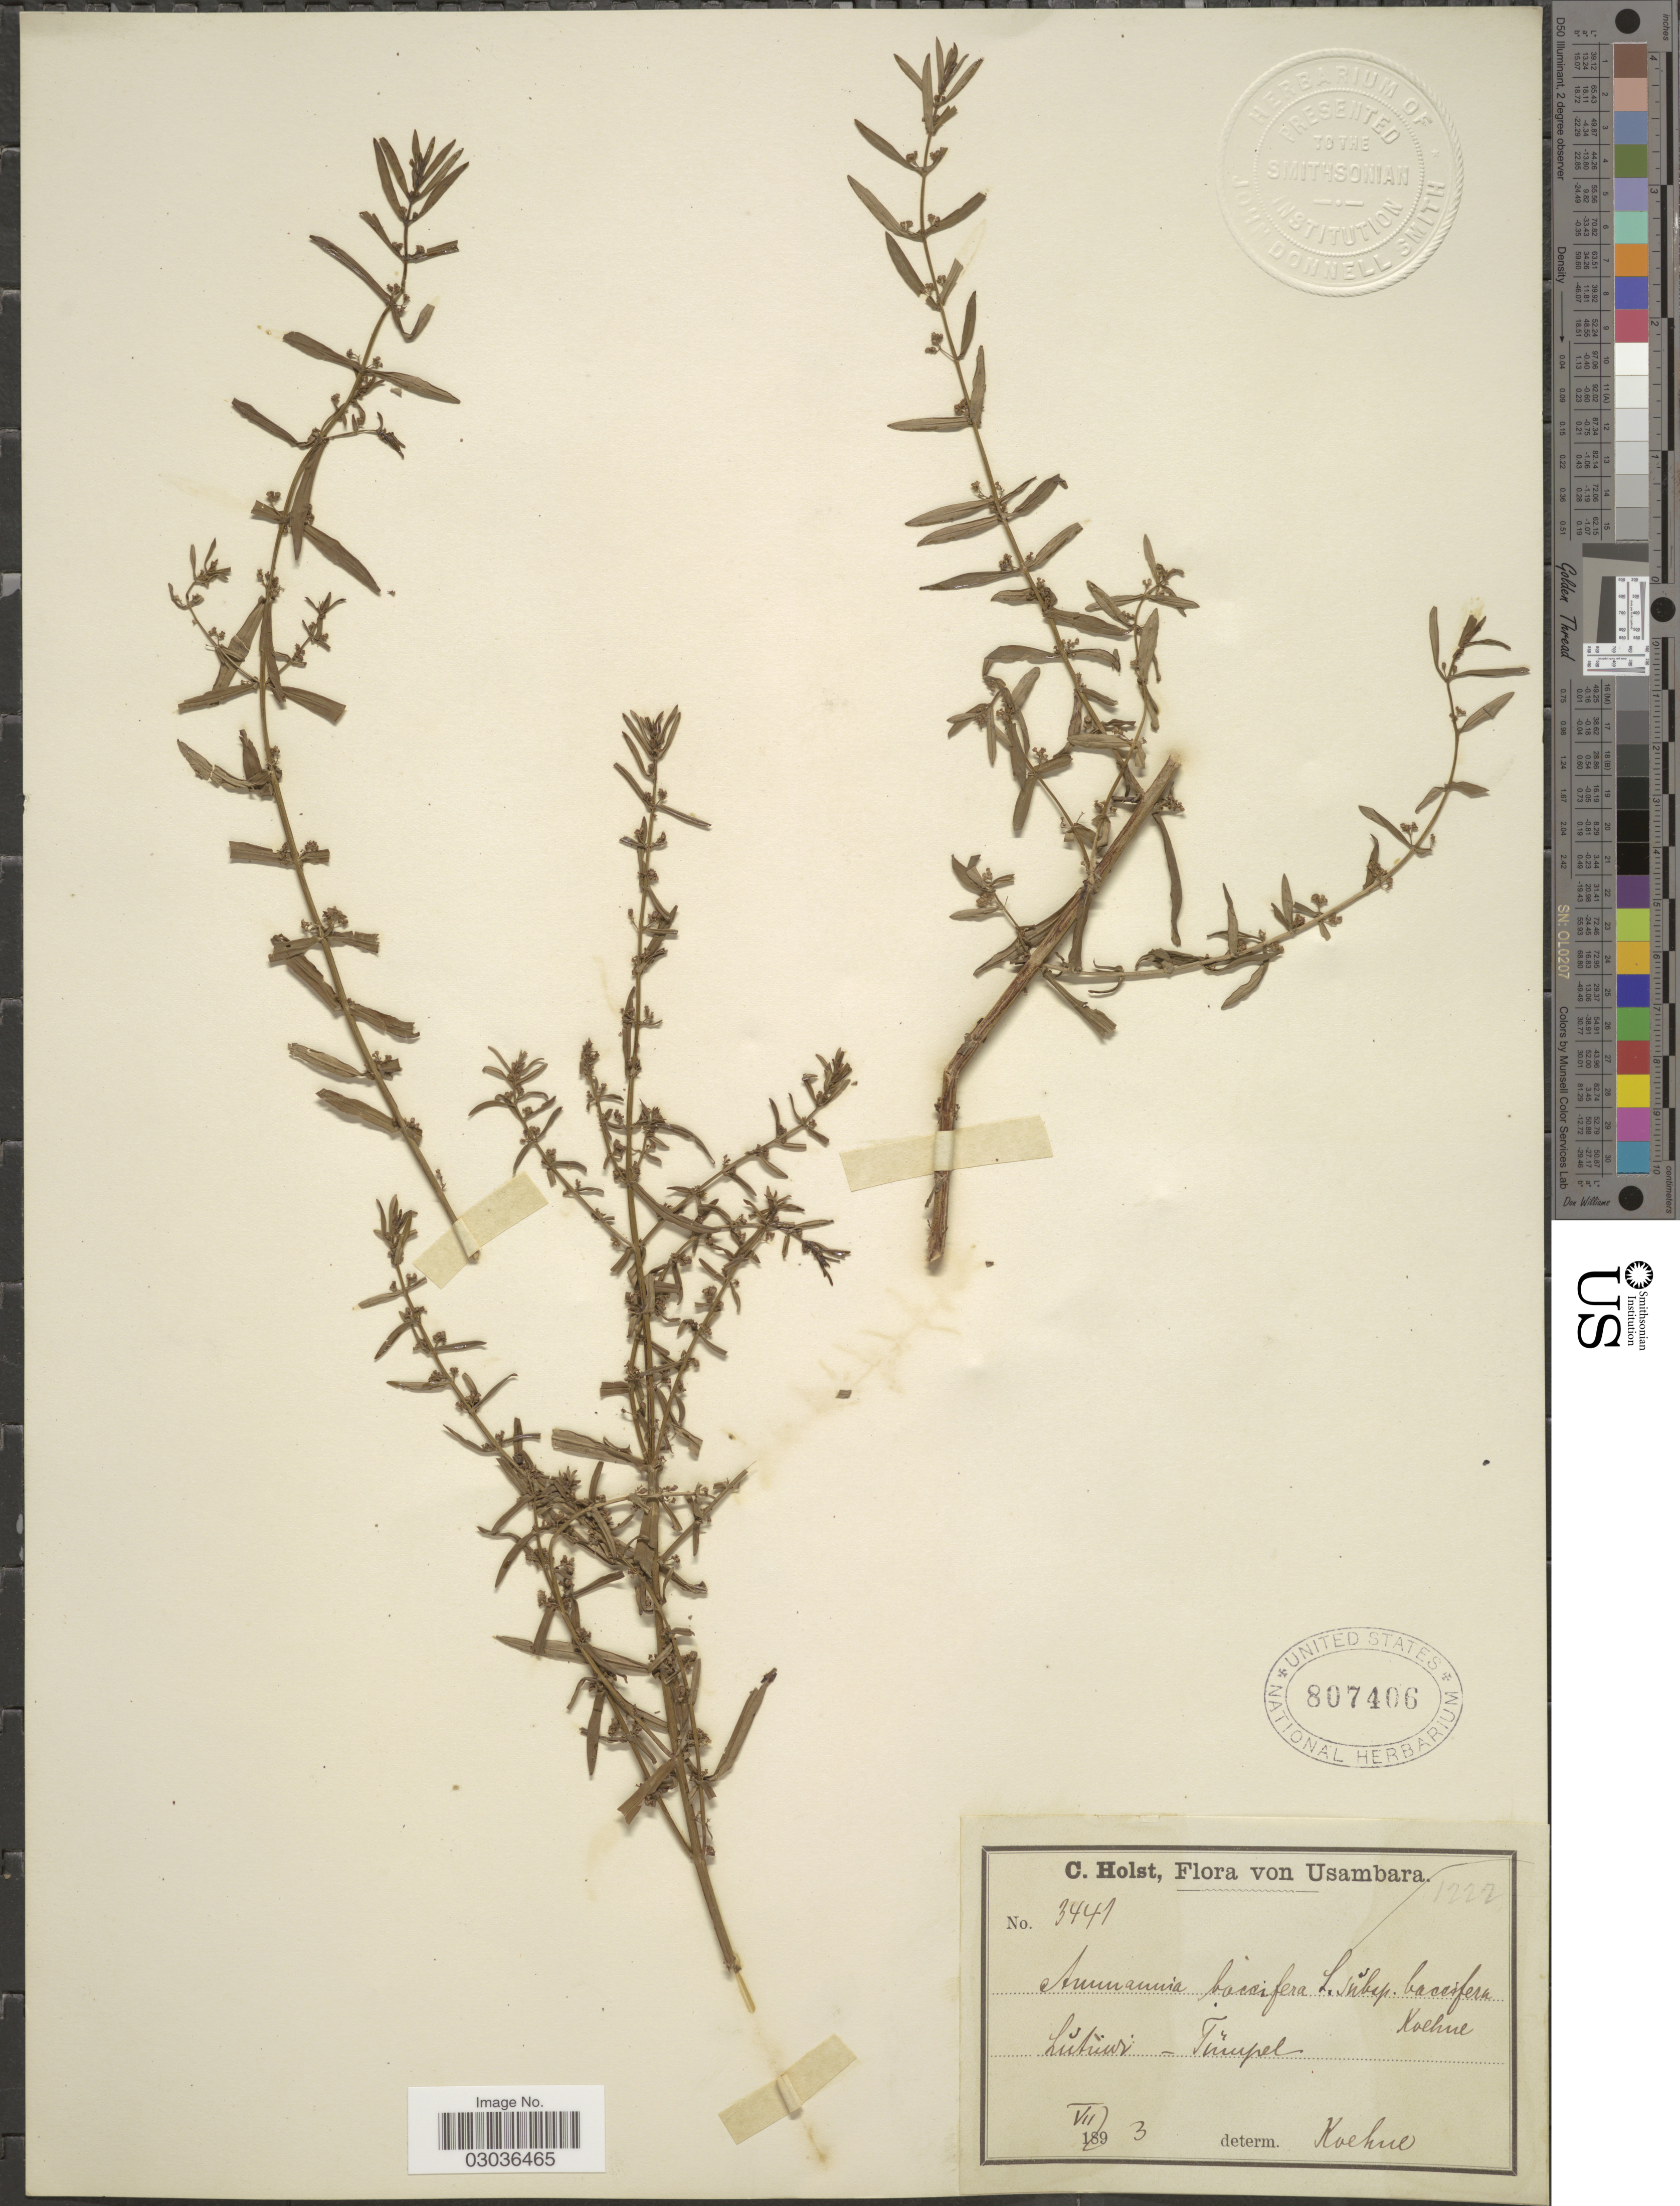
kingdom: Plantae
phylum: Tracheophyta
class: Magnoliopsida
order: Myrtales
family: Lythraceae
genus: Ammannia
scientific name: Ammannia baccifera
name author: L.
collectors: C. H. Holst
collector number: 3441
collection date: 1893-07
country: Tanzania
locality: Lutindi - Tumpel. Usambara.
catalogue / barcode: US 807406